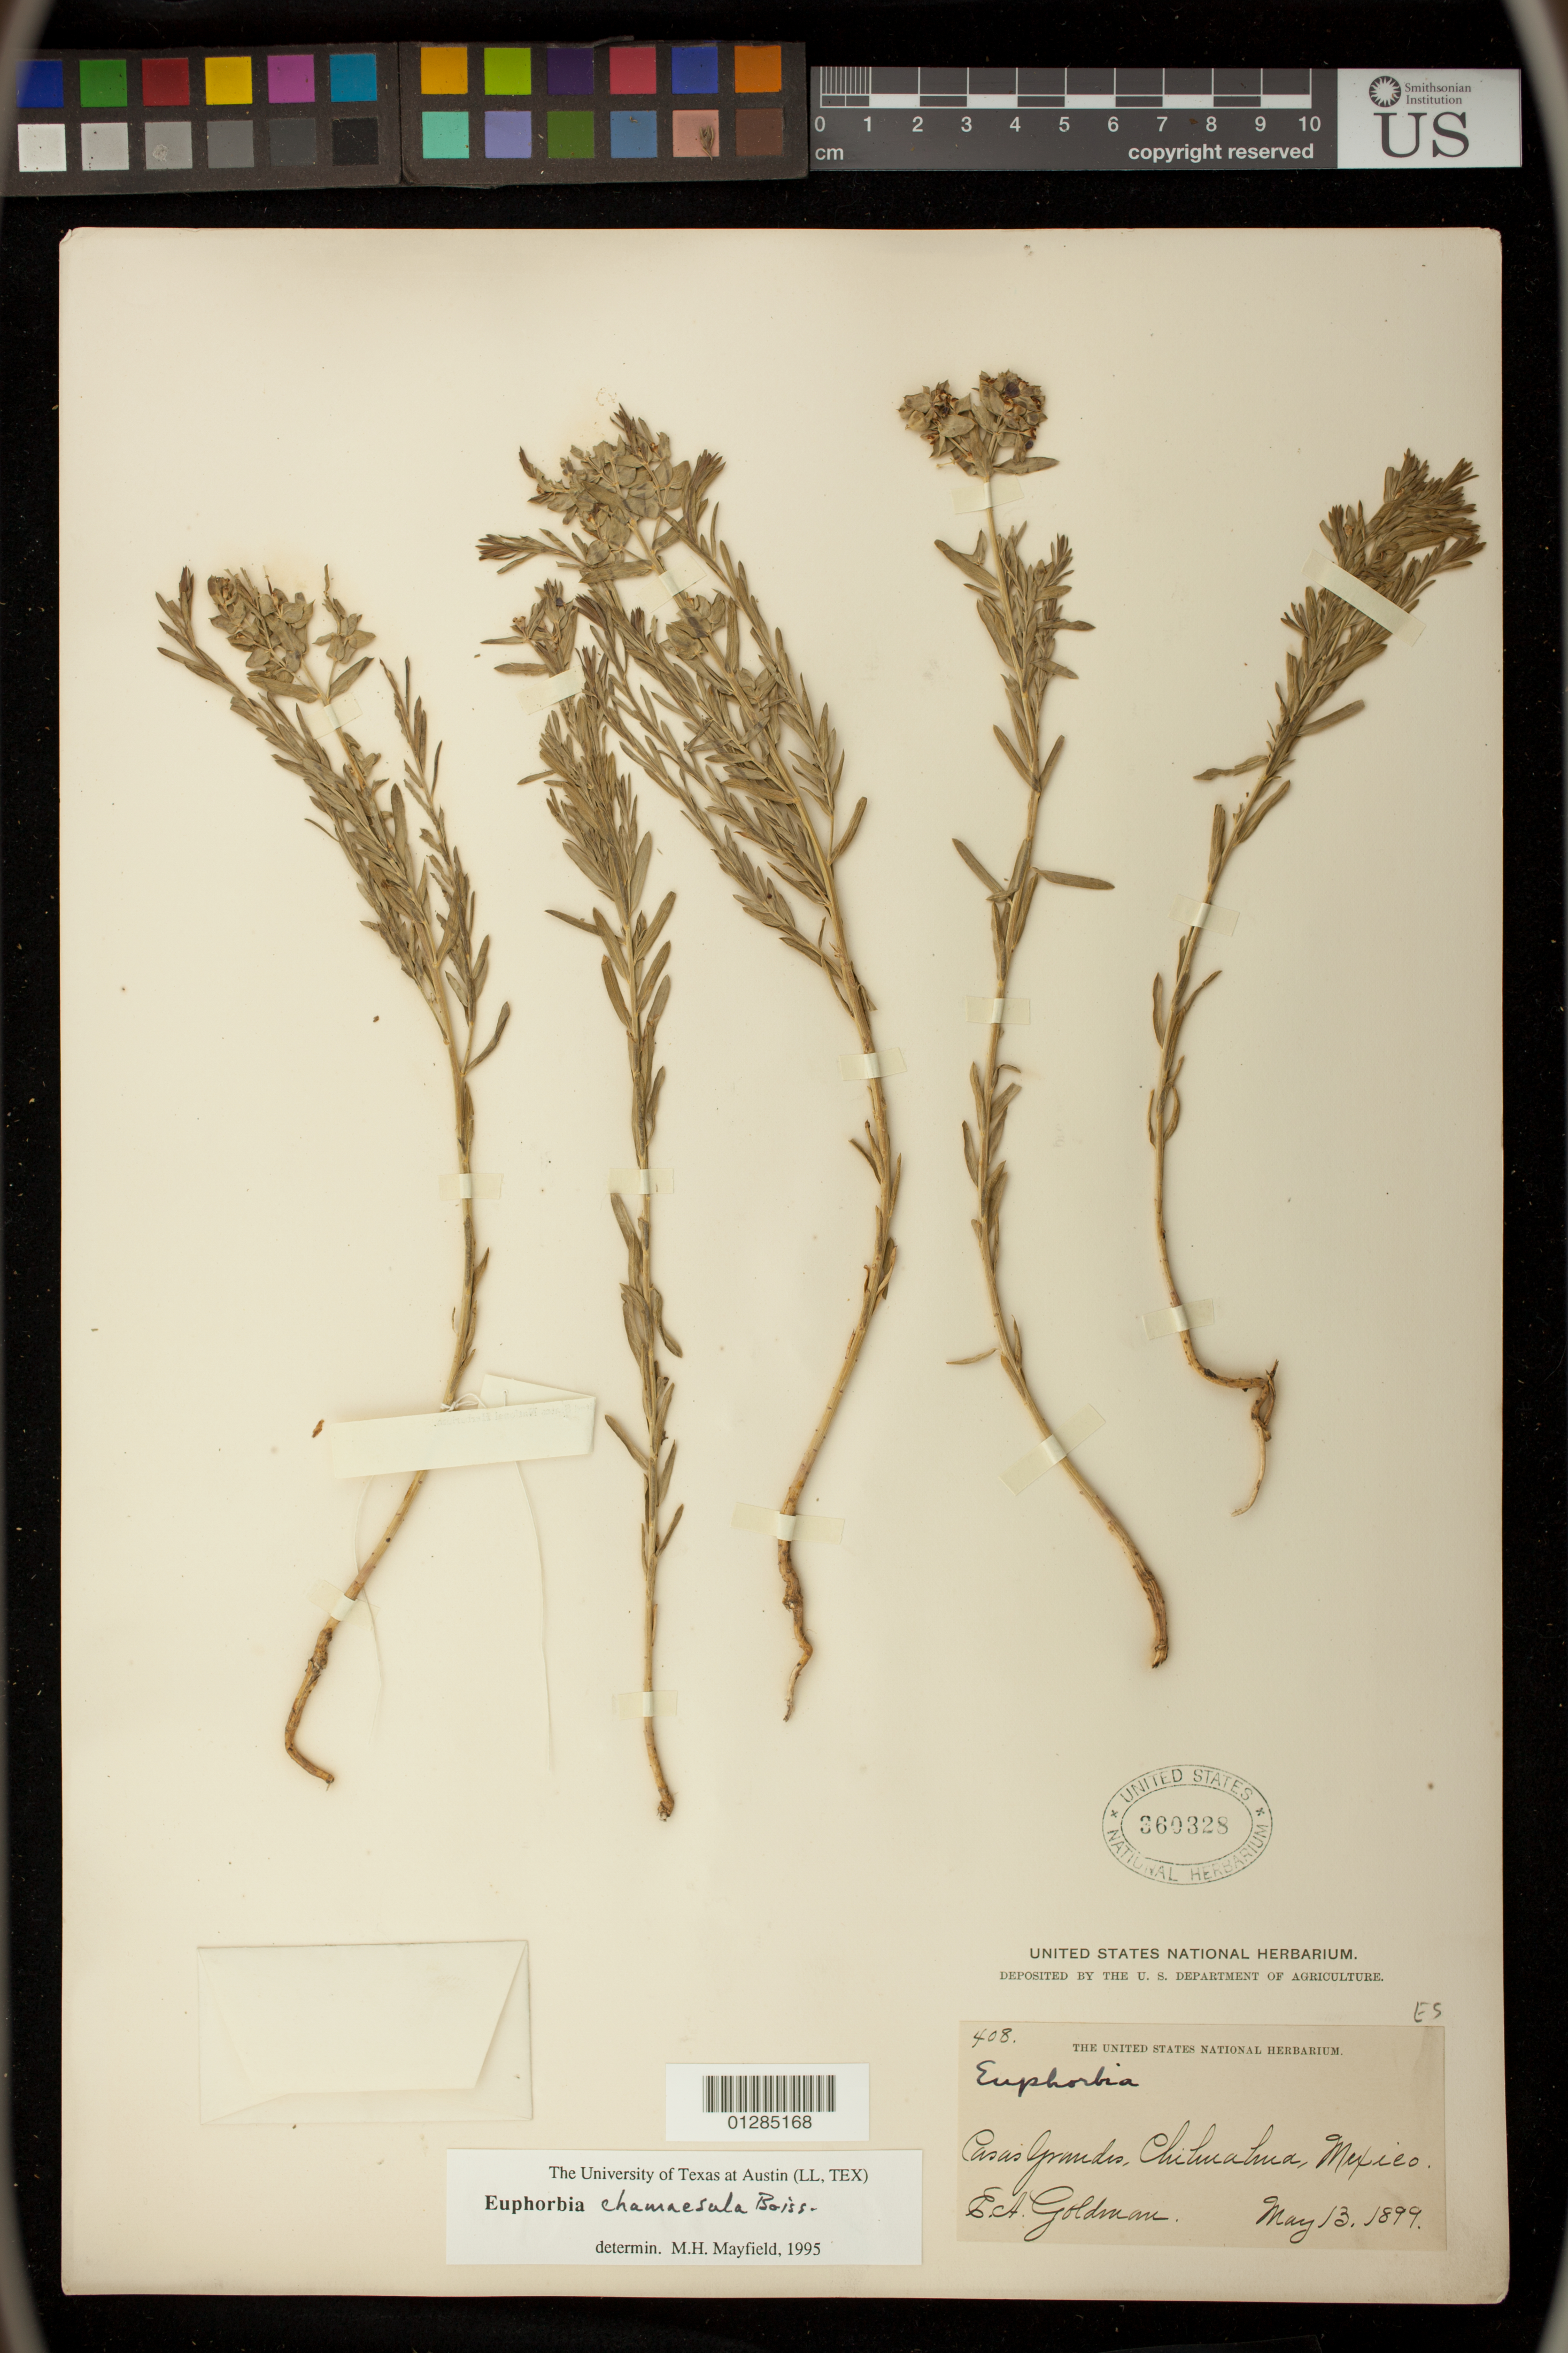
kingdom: Plantae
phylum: Tracheophyta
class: Magnoliopsida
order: Malpighiales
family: Euphorbiaceae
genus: Euphorbia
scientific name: Euphorbia chamaesula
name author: Boiss.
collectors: E. A. Goldman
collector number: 408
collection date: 1899-05-13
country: Mexico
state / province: Chihuahua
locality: Pasas Grandes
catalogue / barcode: US 360328